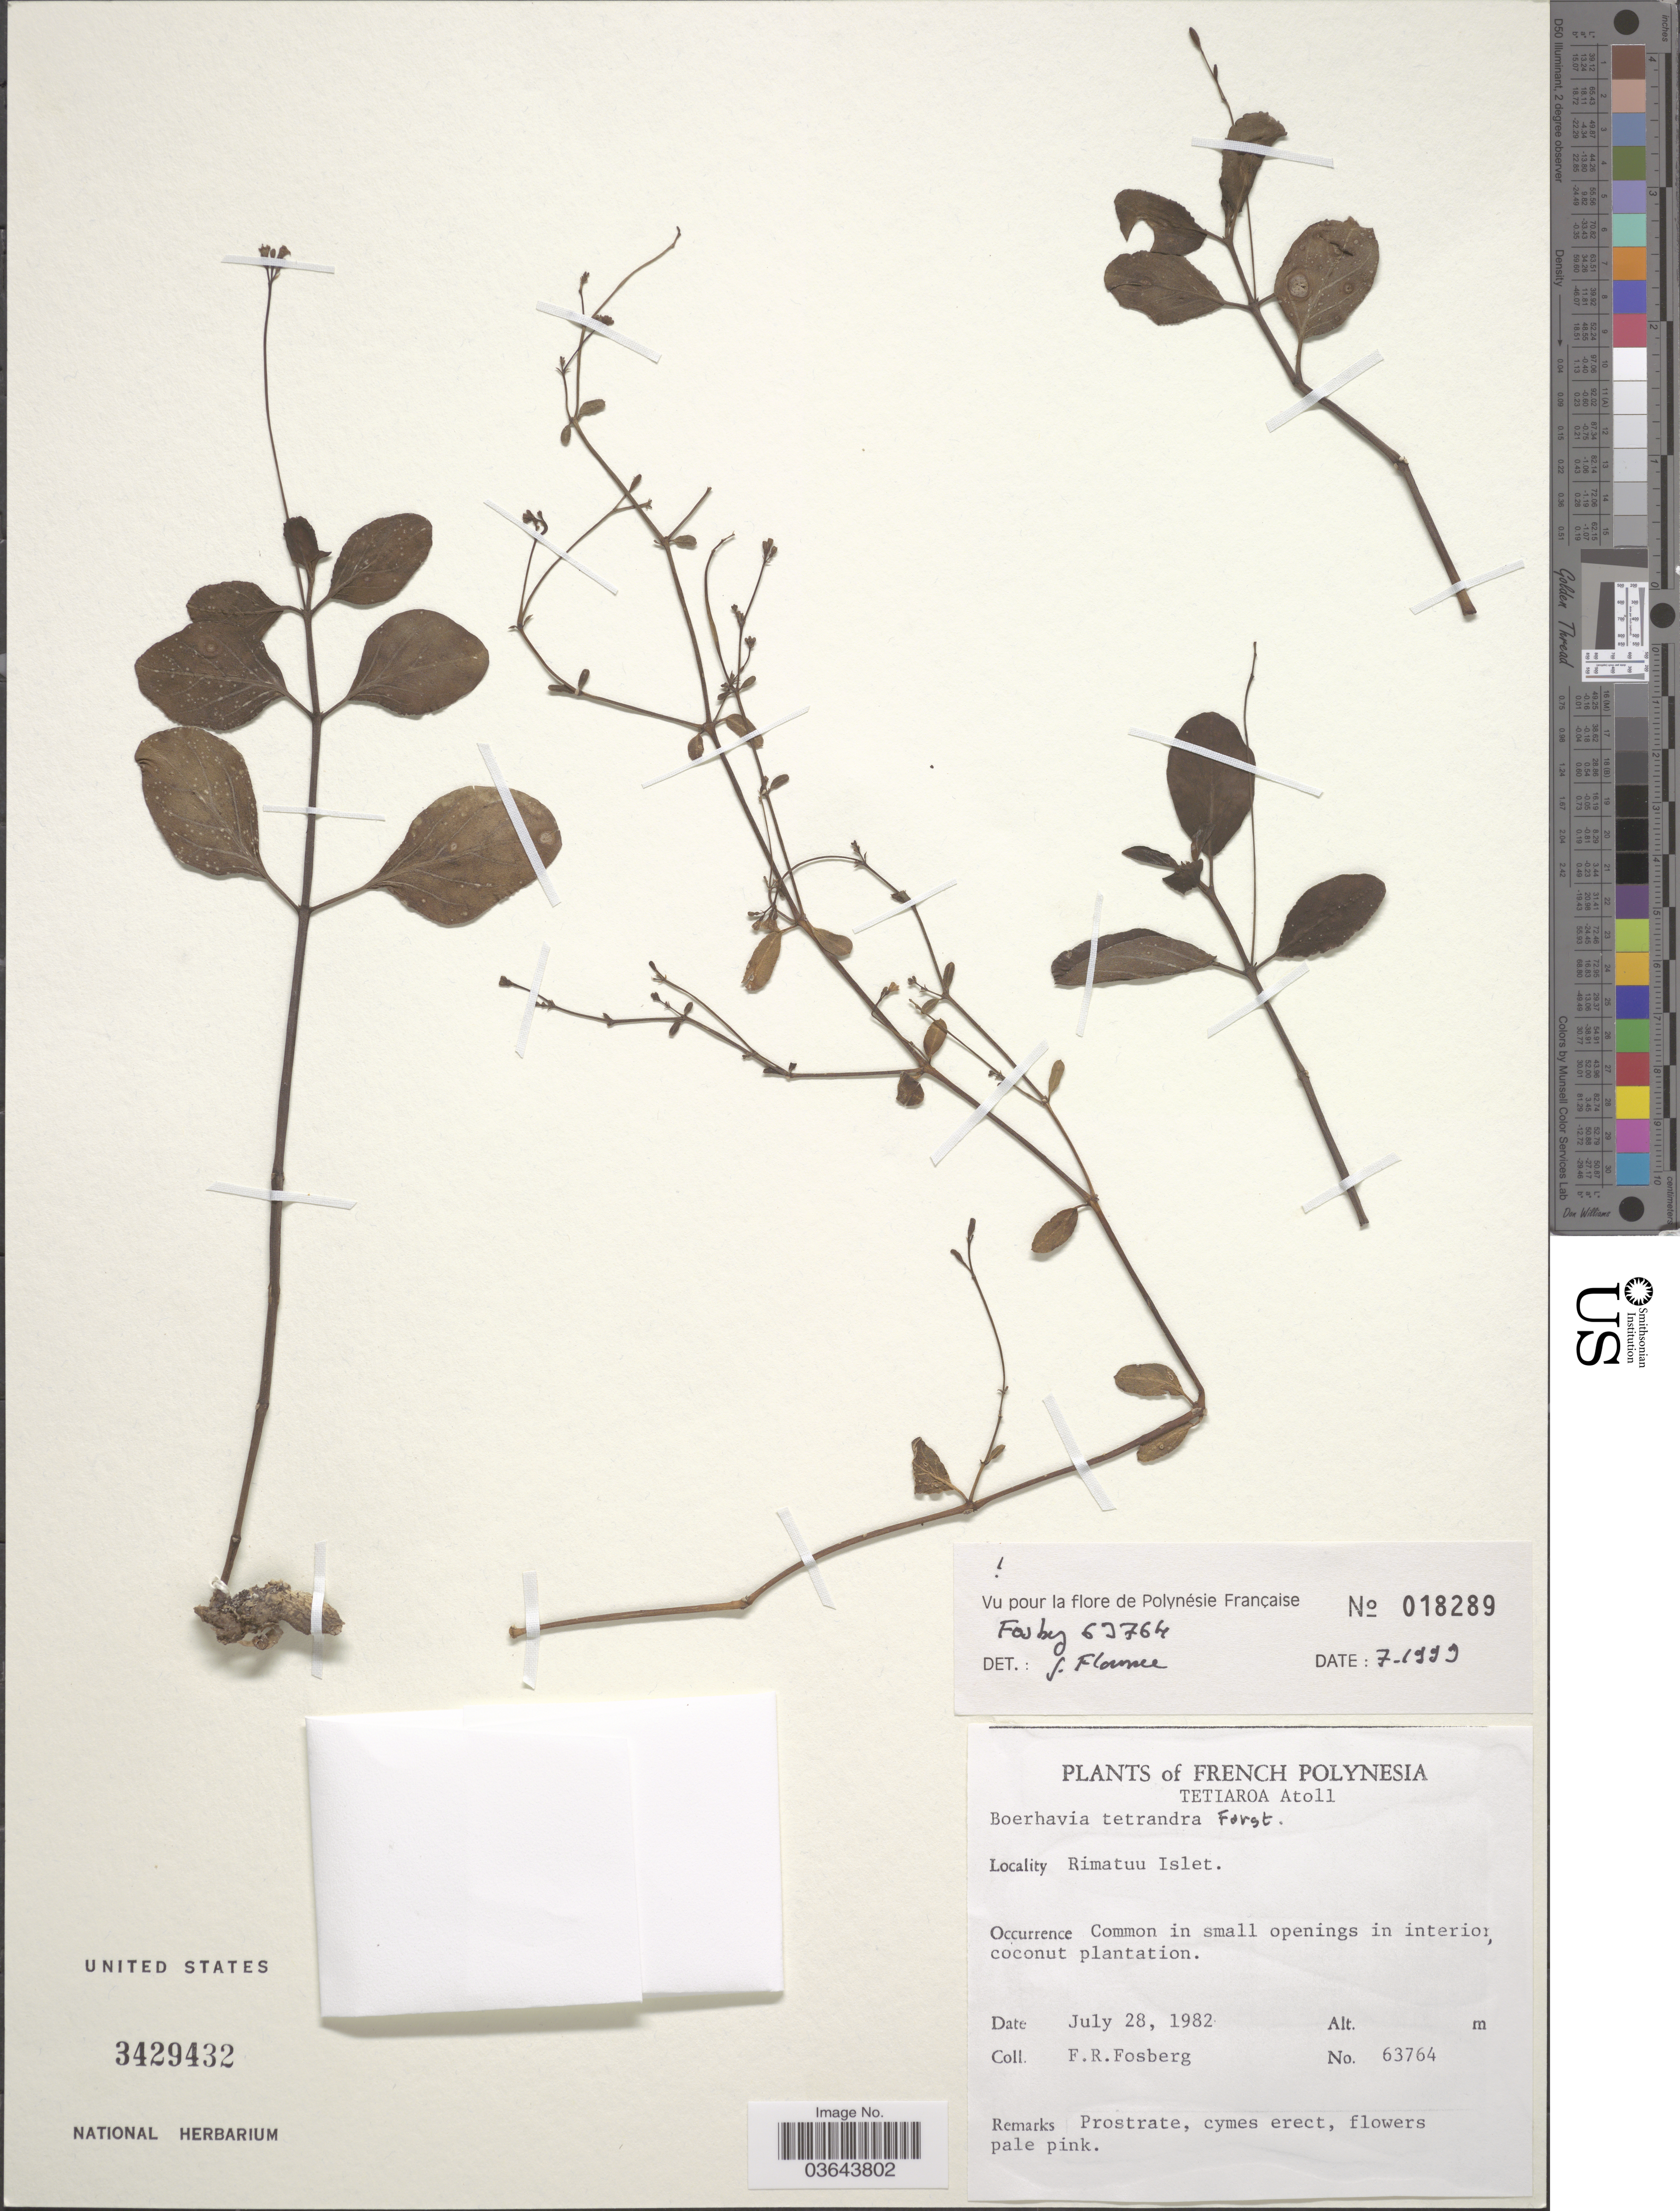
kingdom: Plantae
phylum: Tracheophyta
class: Magnoliopsida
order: Caryophyllales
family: Nyctaginaceae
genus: Boerhavia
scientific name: Boerhavia tetrandra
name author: G. Forst.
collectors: F. R. Fosberg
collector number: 63764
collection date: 1982-07-28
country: French Polynesia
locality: Tetiaroa Atoll. Rimatuu Islet. Coconut plantation.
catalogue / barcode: US 3429432